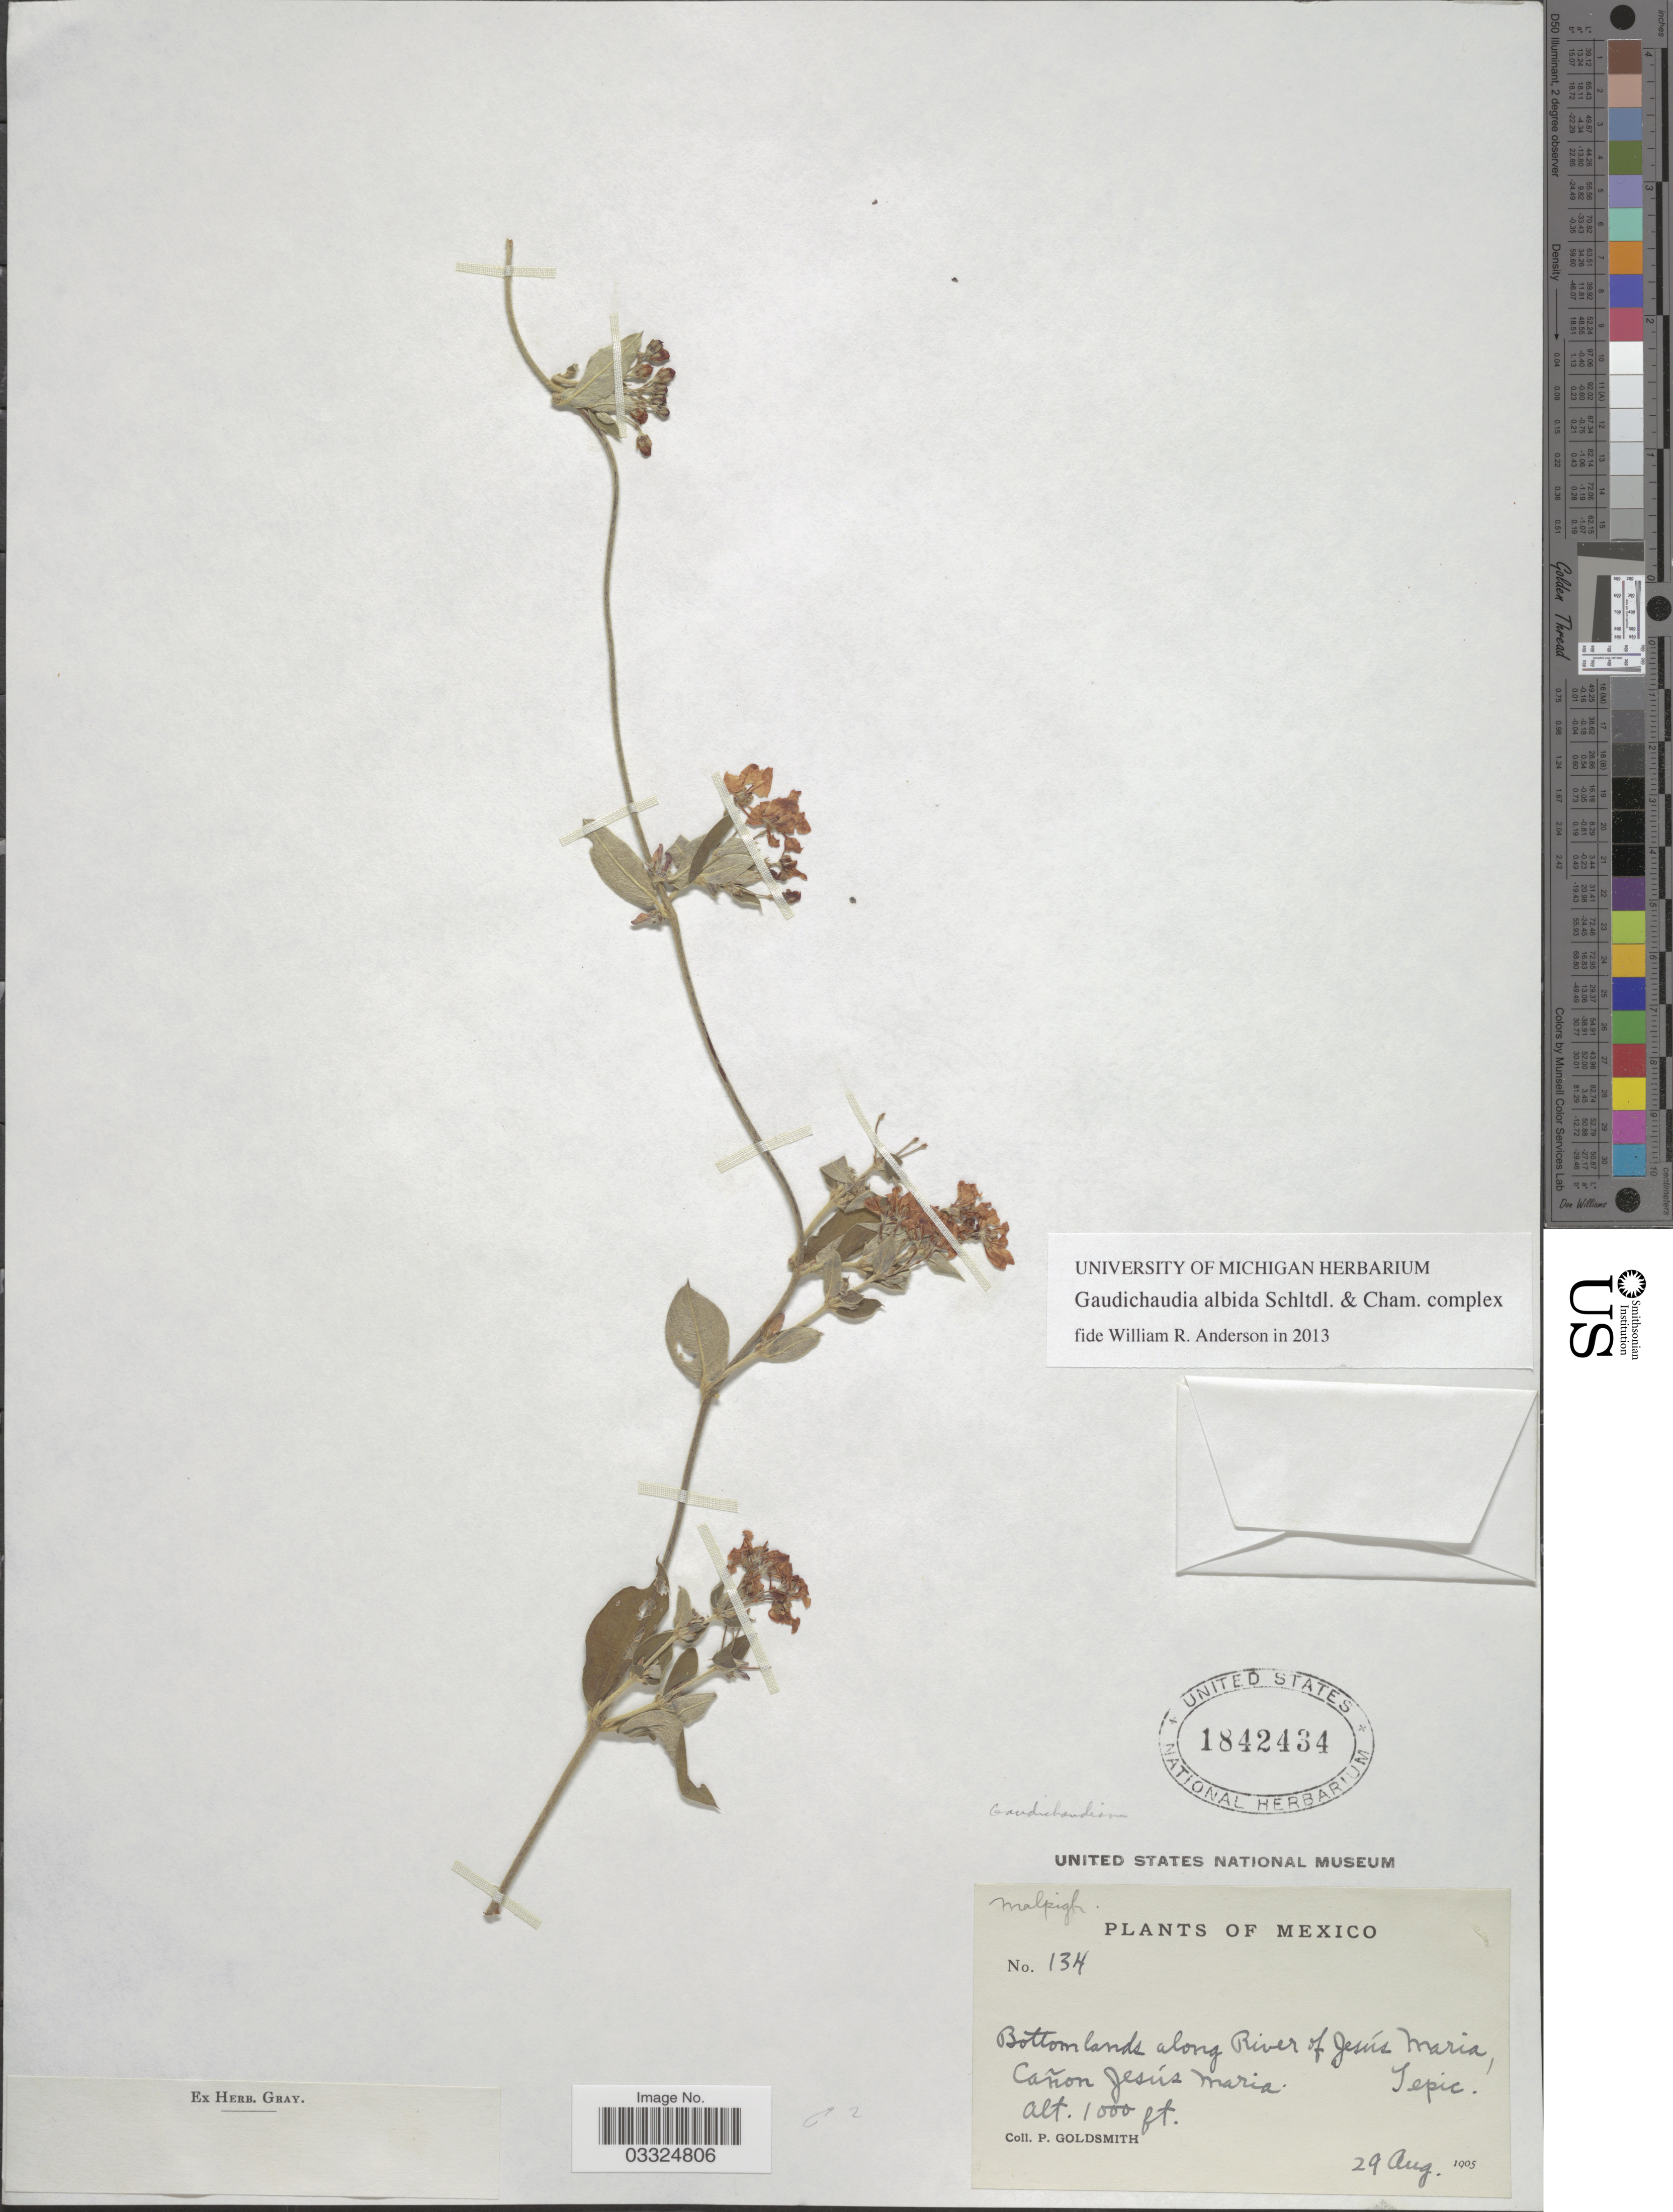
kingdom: Plantae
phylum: Tracheophyta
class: Magnoliopsida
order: Malpighiales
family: Malpighiaceae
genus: Gaudichaudia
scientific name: Gaudichaudia albida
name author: Schltdl. & Cham.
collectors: P. Goldsmith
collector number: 134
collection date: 1905-08-29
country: Mexico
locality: Bottomlands along River of Jesús Maria, Cañon Jesús Maria. Tepic.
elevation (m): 305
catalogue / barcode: US 1842434